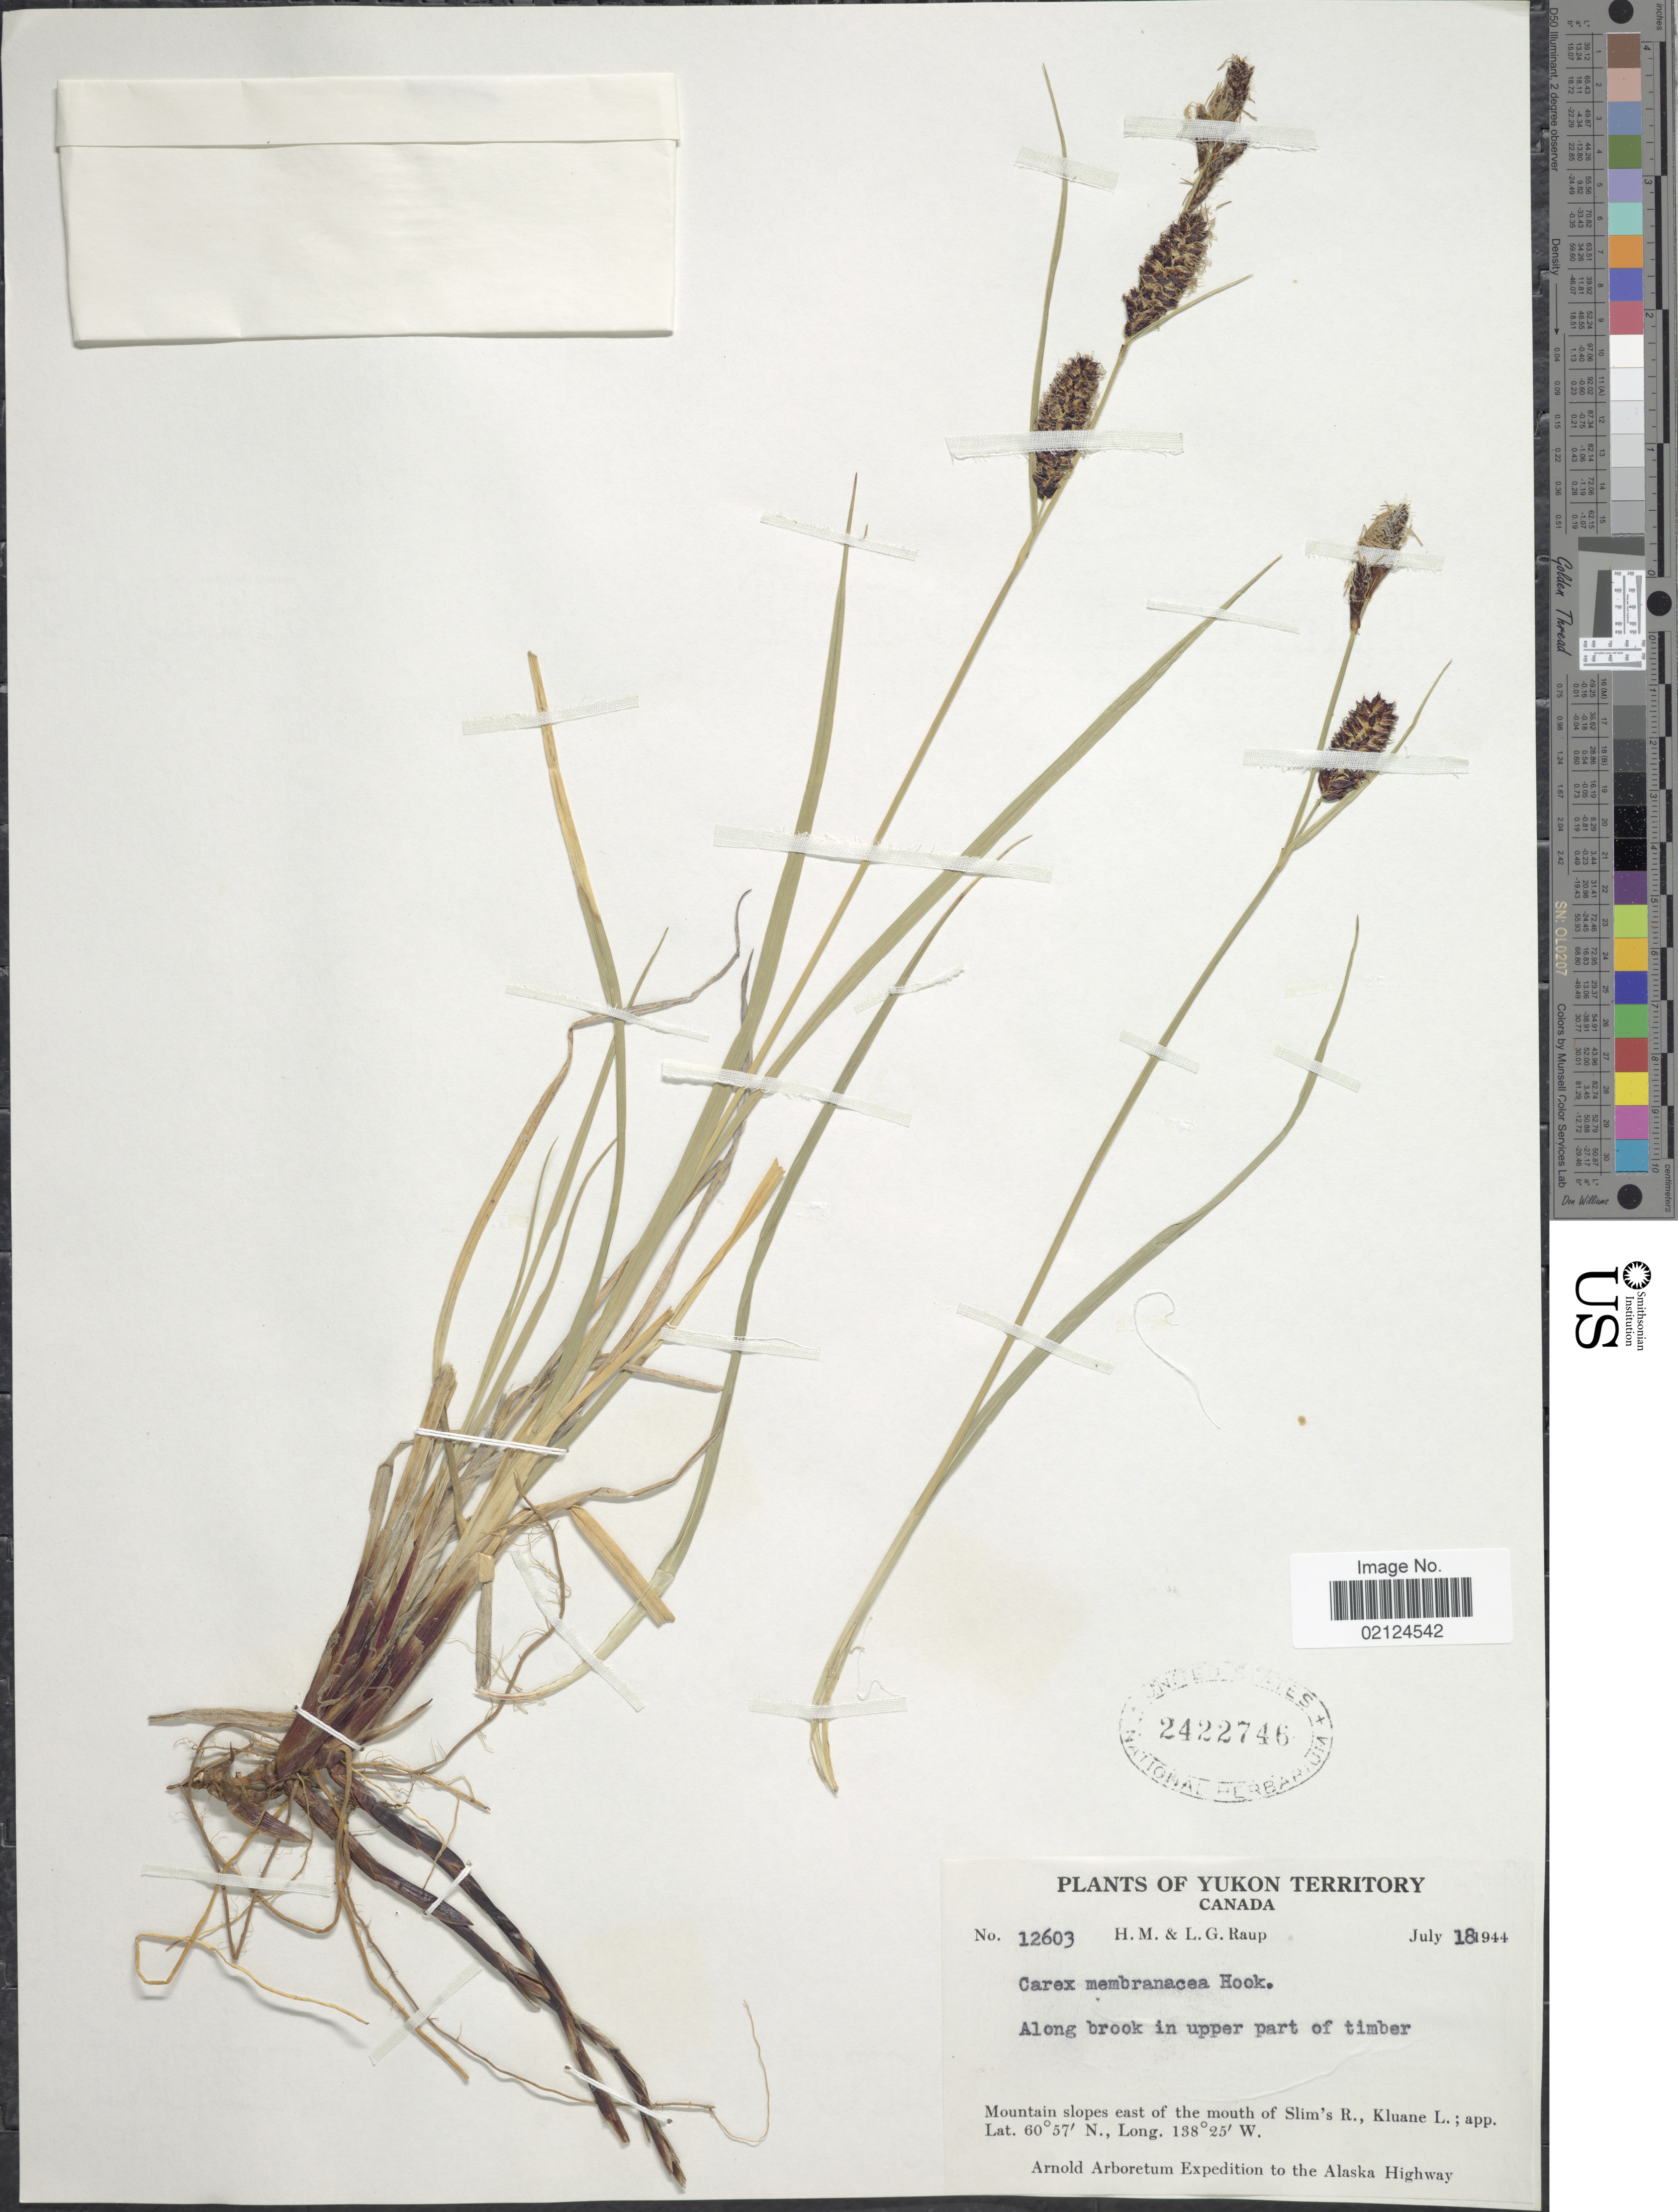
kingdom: Plantae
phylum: Tracheophyta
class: Liliopsida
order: Poales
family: Cyperaceae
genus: Carex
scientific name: Carex membranacea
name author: Hook.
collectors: H. Raup & L. Raup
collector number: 12603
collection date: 1944-07-18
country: Canada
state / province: Yukon Territory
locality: Along brook in upper part of timber, Mountain slopes east of the mouth of Slim's R., Kluane L. Alaska Highway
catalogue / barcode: US 2422746